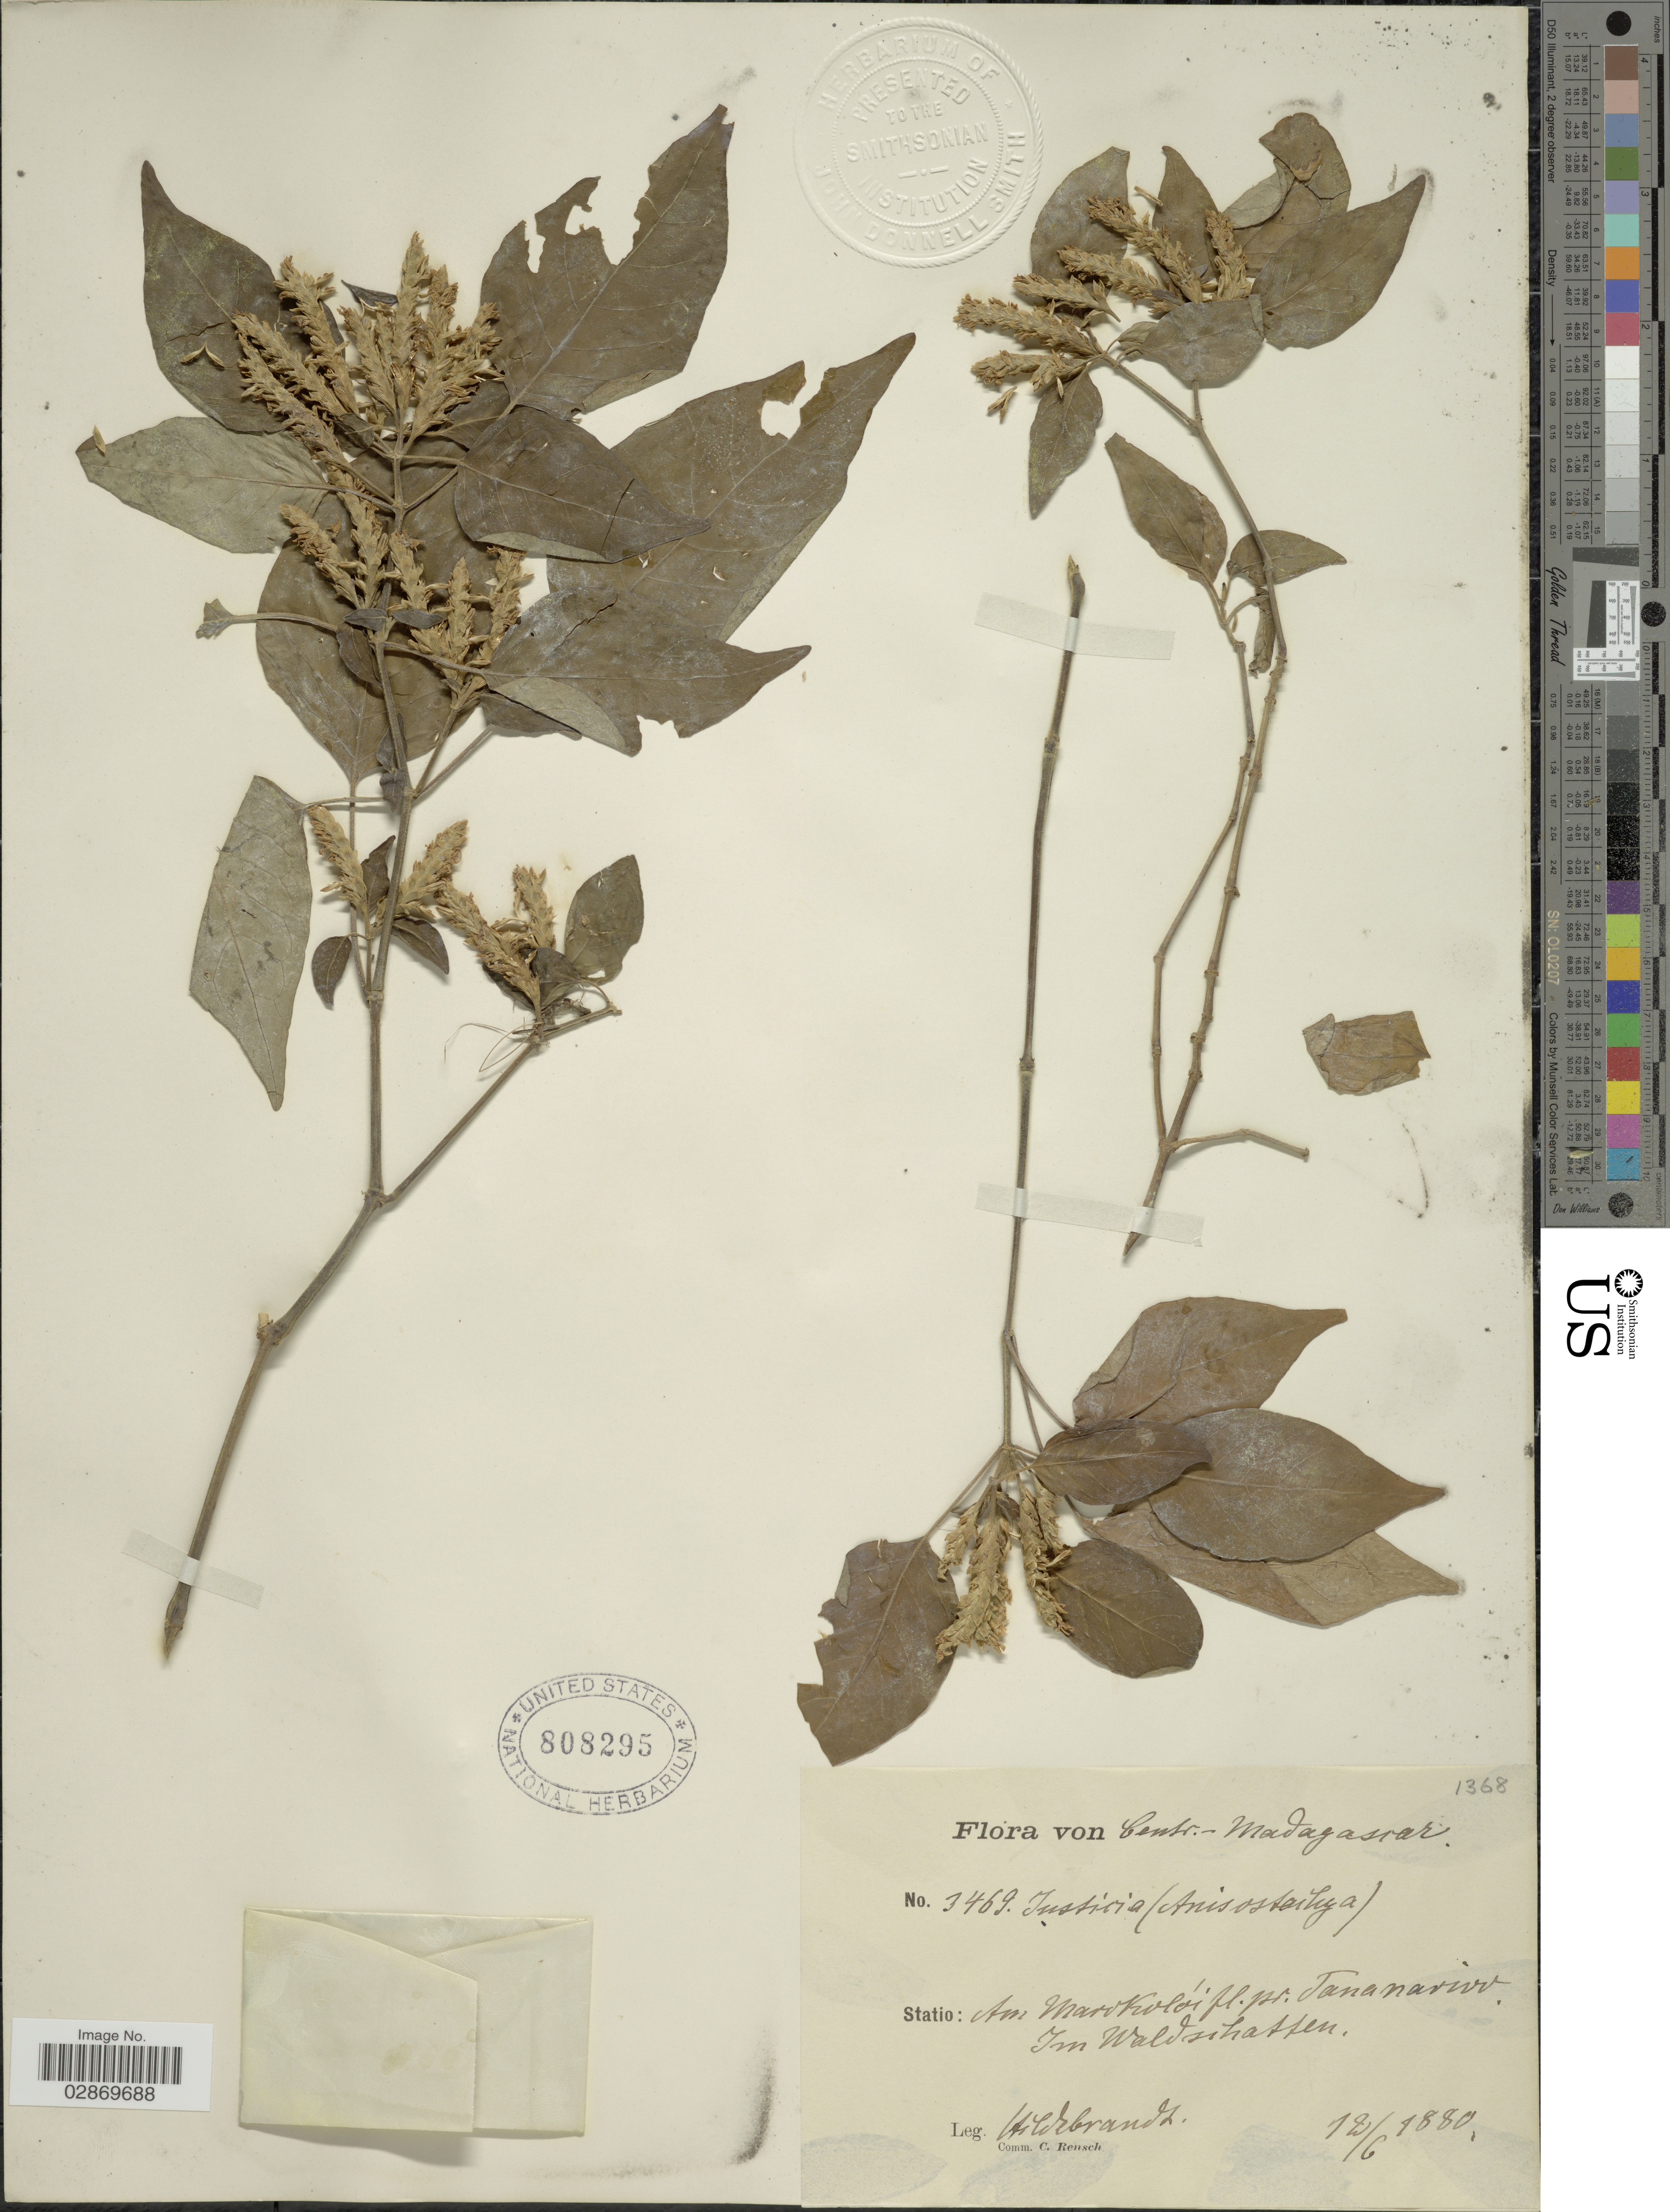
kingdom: Plantae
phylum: Tracheophyta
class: Magnoliopsida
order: Lamiales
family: Acanthaceae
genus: Anisostachya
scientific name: Anisostachya sp.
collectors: A. Webrandt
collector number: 3469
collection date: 1880-06-12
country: Madagascar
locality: Centr.-Madagascar, Statio Am Marokolói fl. pr. Tananarivo.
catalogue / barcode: US 808295